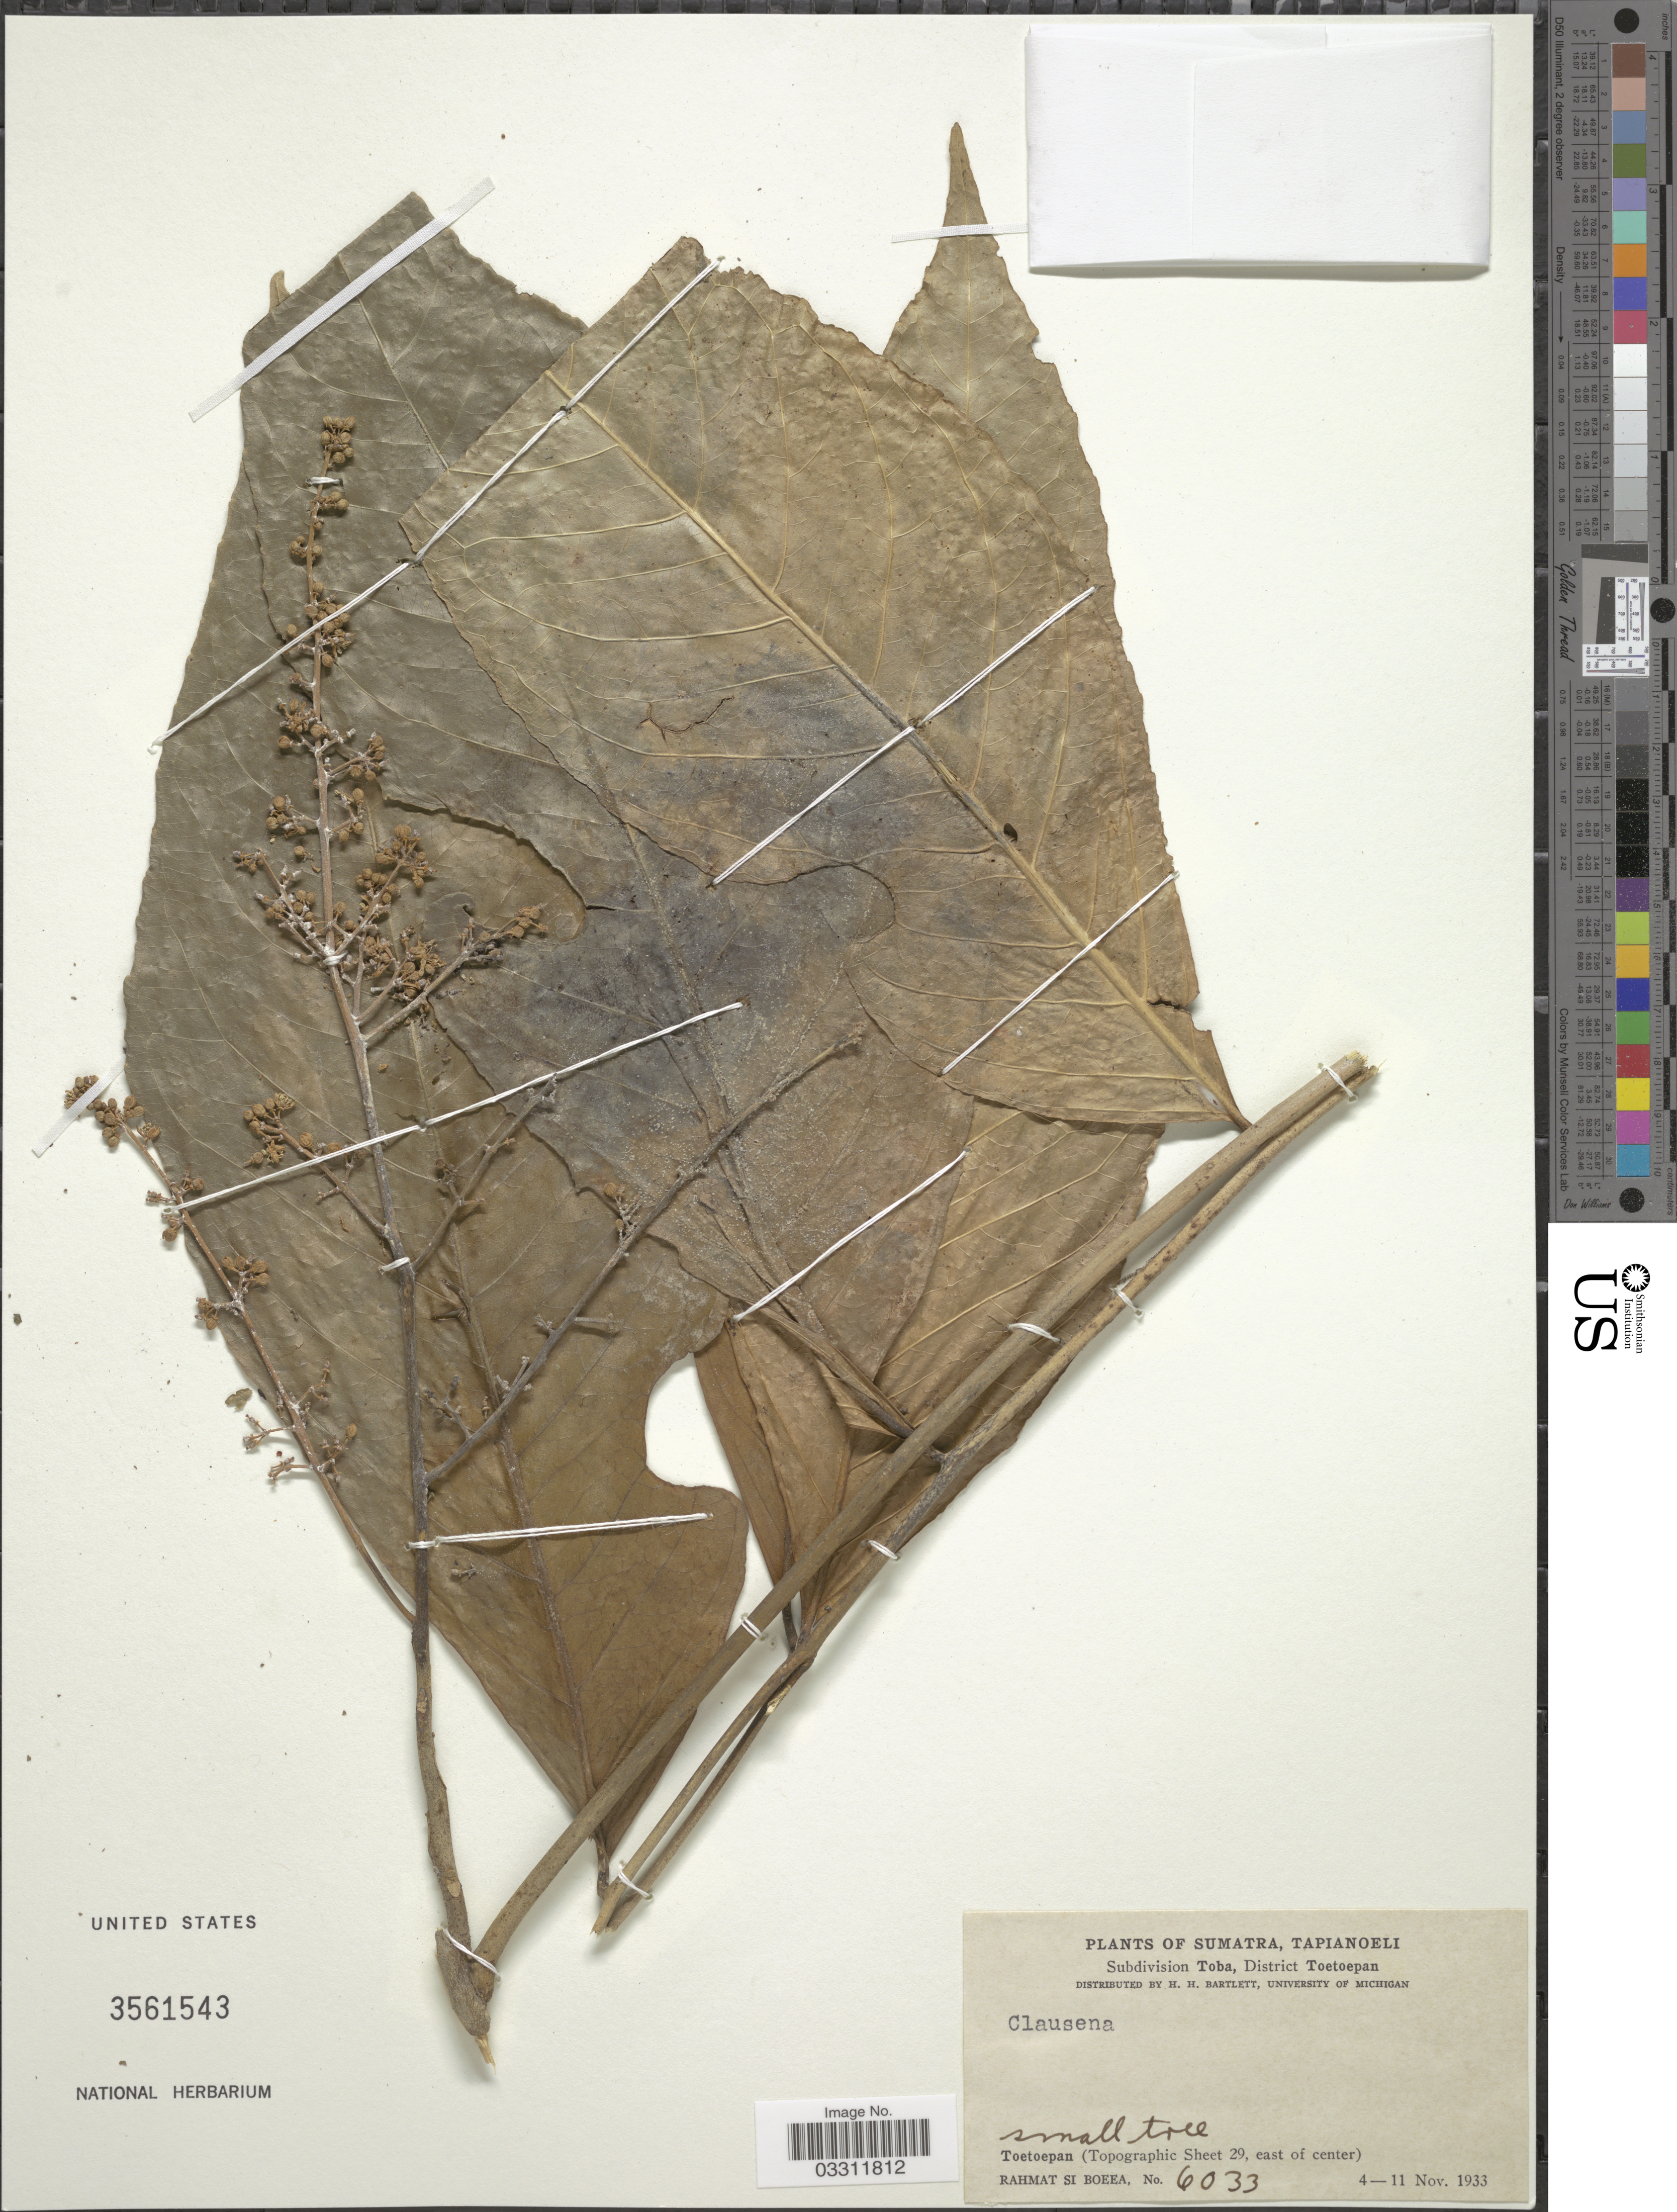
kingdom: Plantae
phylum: Tracheophyta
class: Magnoliopsida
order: Sapindales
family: Rutaceae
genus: Clausena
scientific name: Clausena sp.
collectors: Rahmat Si Boeea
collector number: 6033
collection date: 1933-11-04/1933-11-11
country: Indonesia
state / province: Sumatra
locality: Tapianoeli. Subdivision Toba, District Toetoepan. Toetoepan (Topographic Sheet 29, east of center).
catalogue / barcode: US 3561543